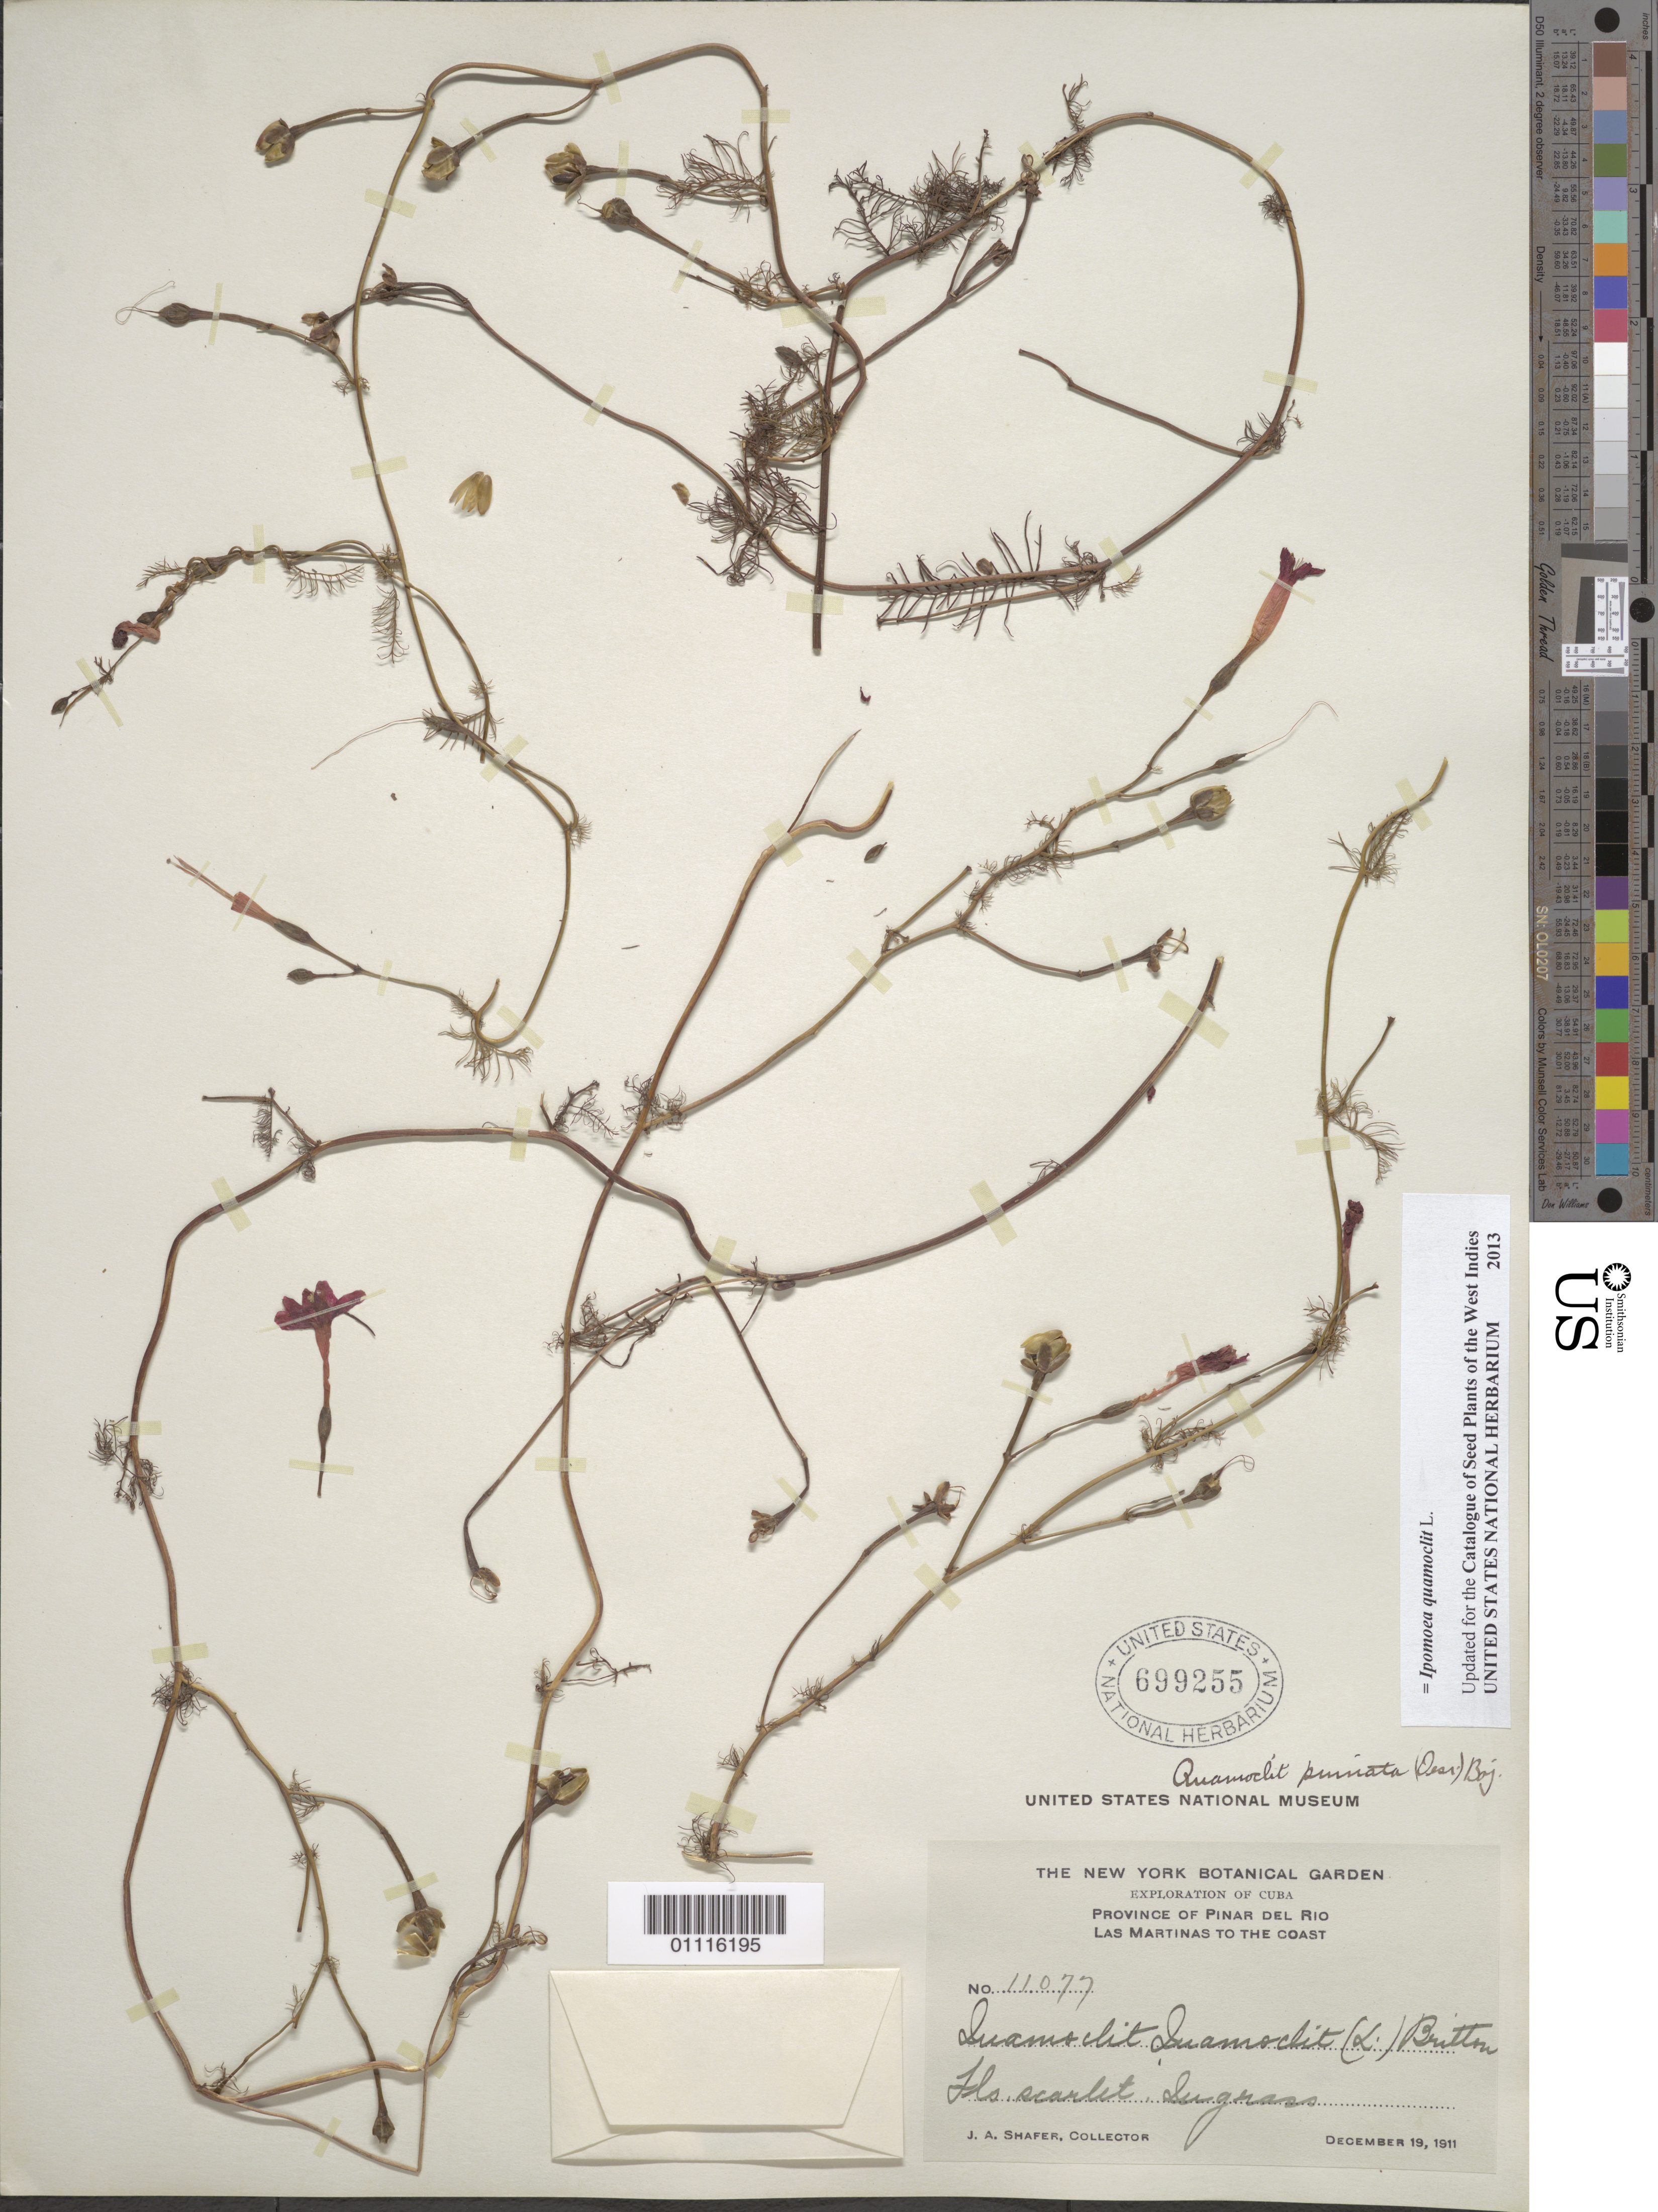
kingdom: Plantae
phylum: Tracheophyta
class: Magnoliopsida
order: Solanales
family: Convolvulaceae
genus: Ipomoea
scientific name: Ipomoea quamoclit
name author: L.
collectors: J. A. Shafer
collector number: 11077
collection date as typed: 19 Dec 1911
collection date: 1911-12-19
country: Cuba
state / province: Pinar del Rio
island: Cuba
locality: Las Martinas to the Coast In grass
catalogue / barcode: US 699255